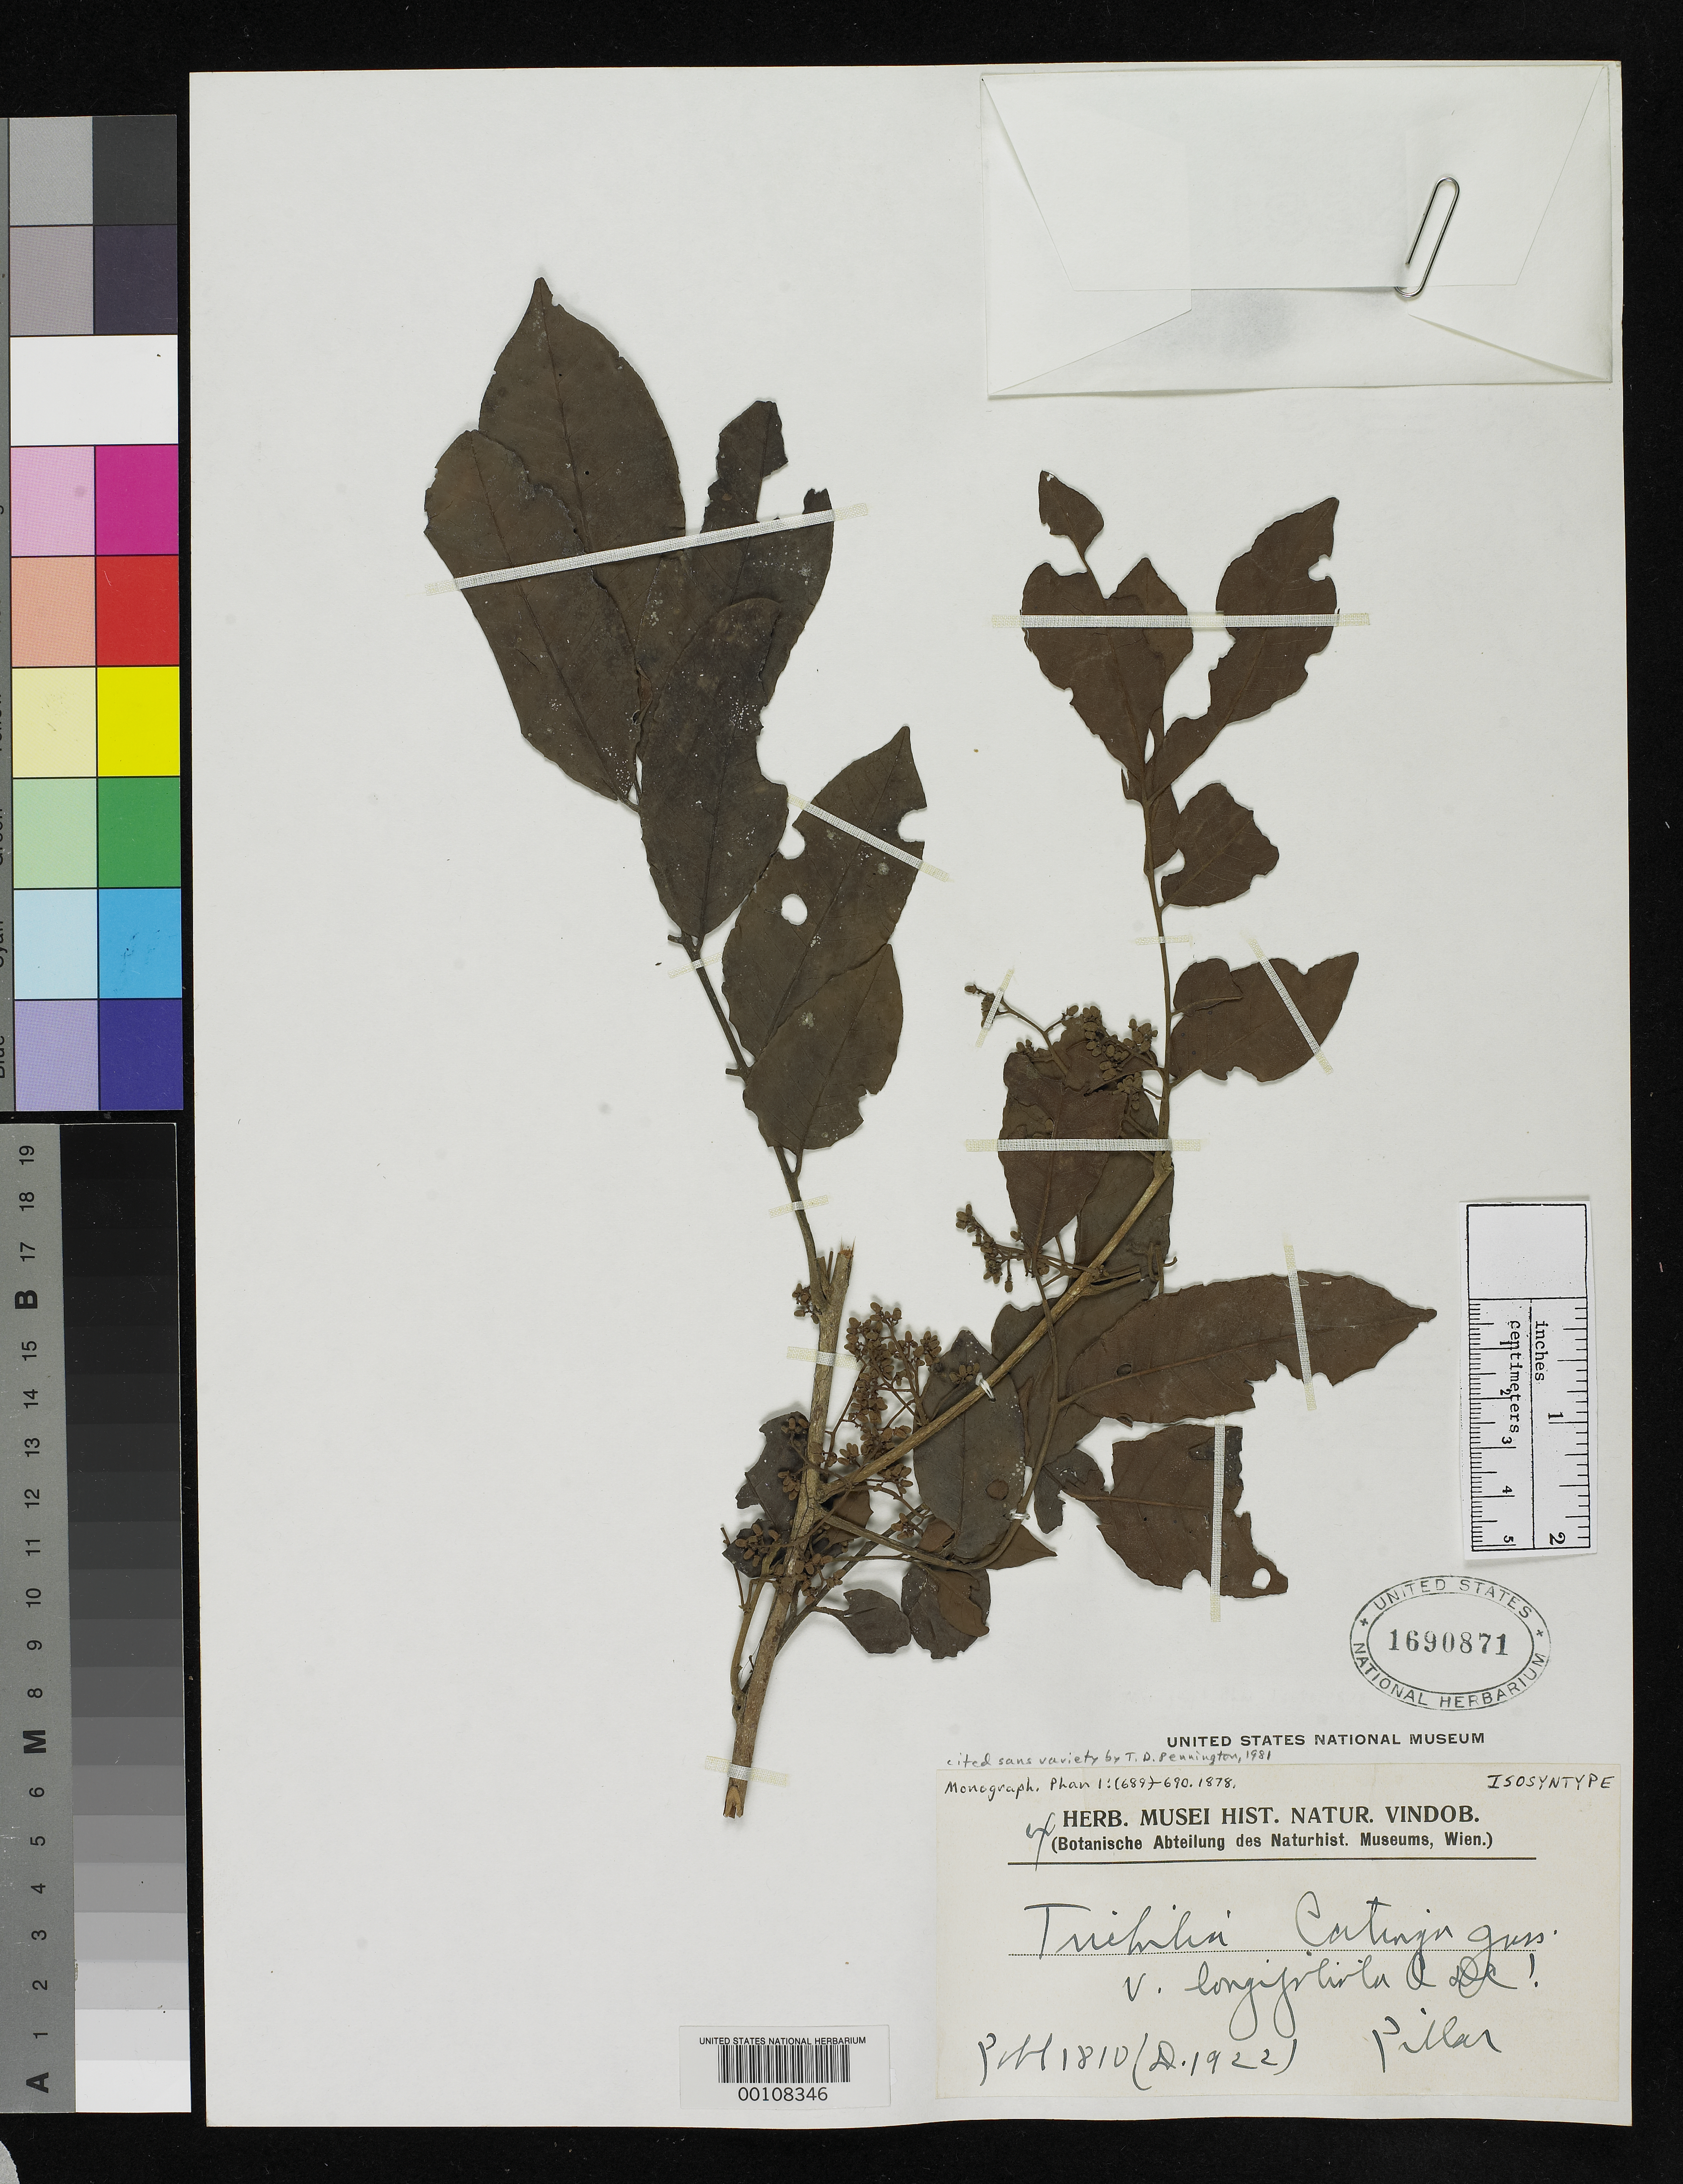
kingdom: Plantae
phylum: Tracheophyta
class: Magnoliopsida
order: Sapindales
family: Meliaceae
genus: Trichilia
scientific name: Trichilia catigua var. longifoliola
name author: C. DC.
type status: Isosyntype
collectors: J. B. E. Pohl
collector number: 1922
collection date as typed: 1810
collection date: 1810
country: Brazil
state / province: Goiás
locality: Ad Pillare.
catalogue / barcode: US 1690871